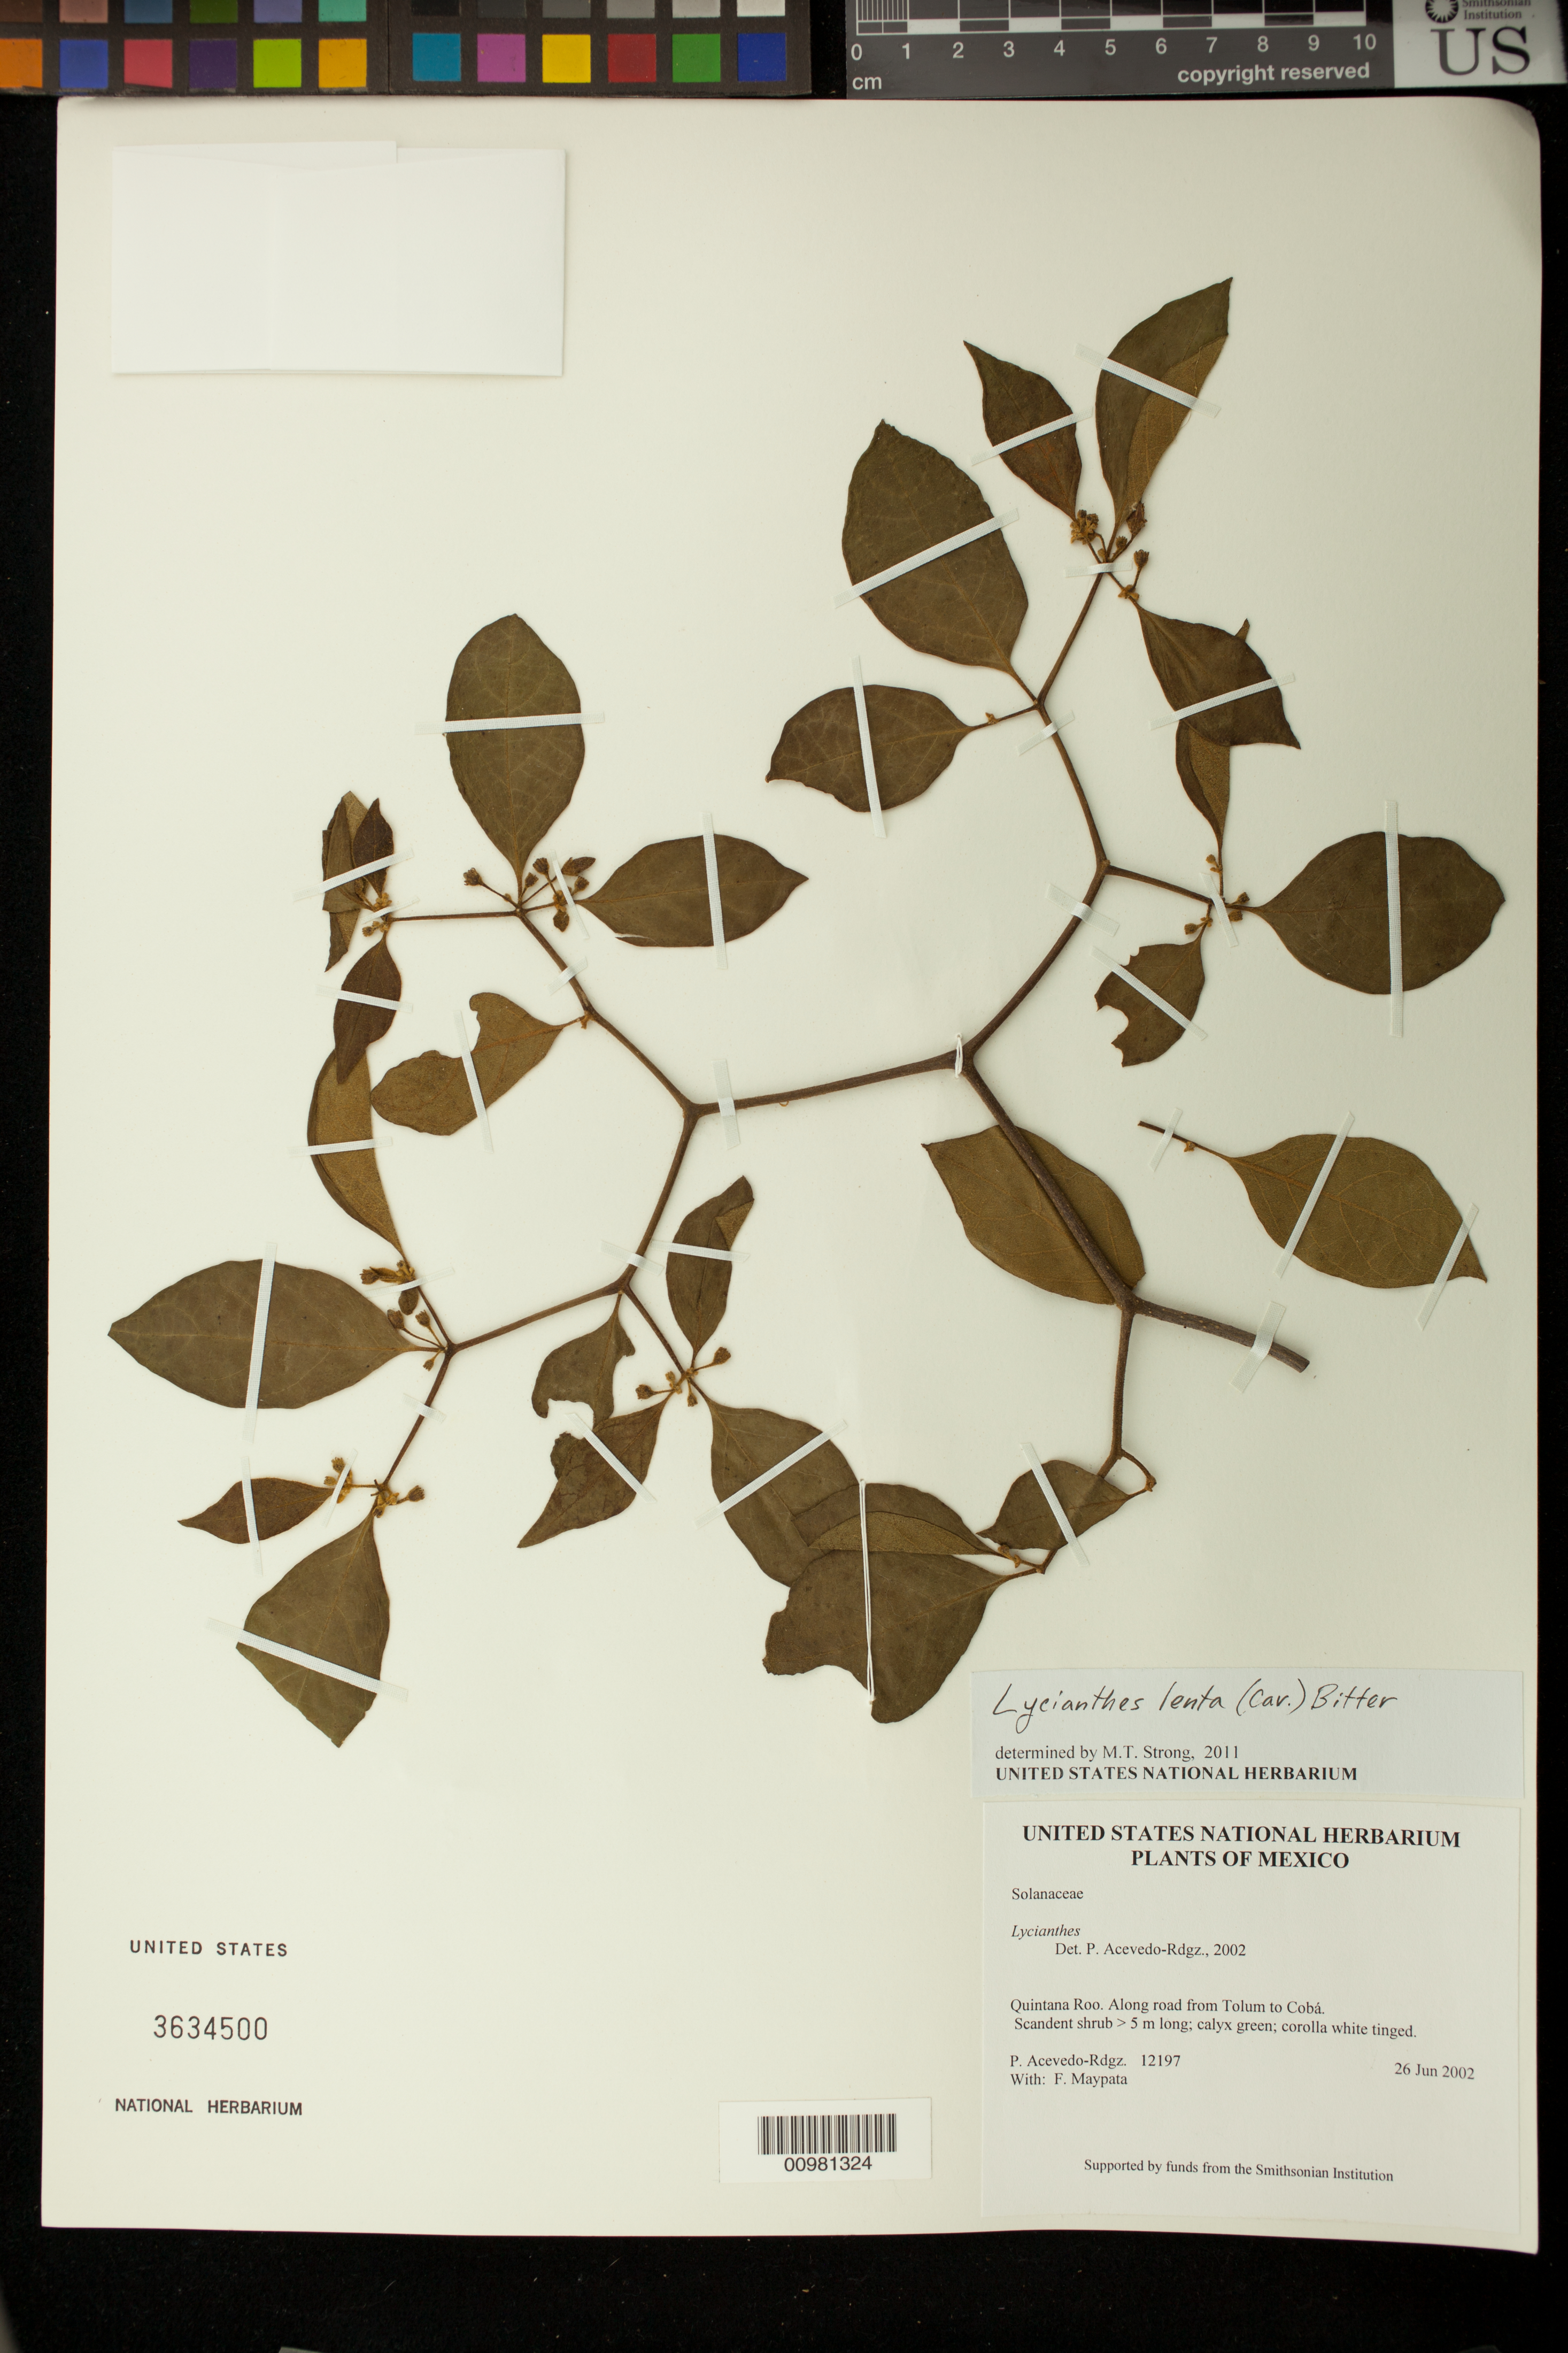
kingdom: Plantae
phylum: Tracheophyta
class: Magnoliopsida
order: Solanales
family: Solanaceae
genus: Lycianthes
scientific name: Lycianthes lenta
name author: (Cav.) Bitter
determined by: Strong, M. T., (US), Smithsonian Institution - National Museum of Natural History (UNITED STATES)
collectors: P. Acevedo-Rodr. & F. Maypata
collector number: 12197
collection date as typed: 26 Jun 2002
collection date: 2002-06-26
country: Mexico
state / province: Quintana Roo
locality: Quintana Roo. Along road from Tolum to Cobá.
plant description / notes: US, NY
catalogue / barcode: US 3634500